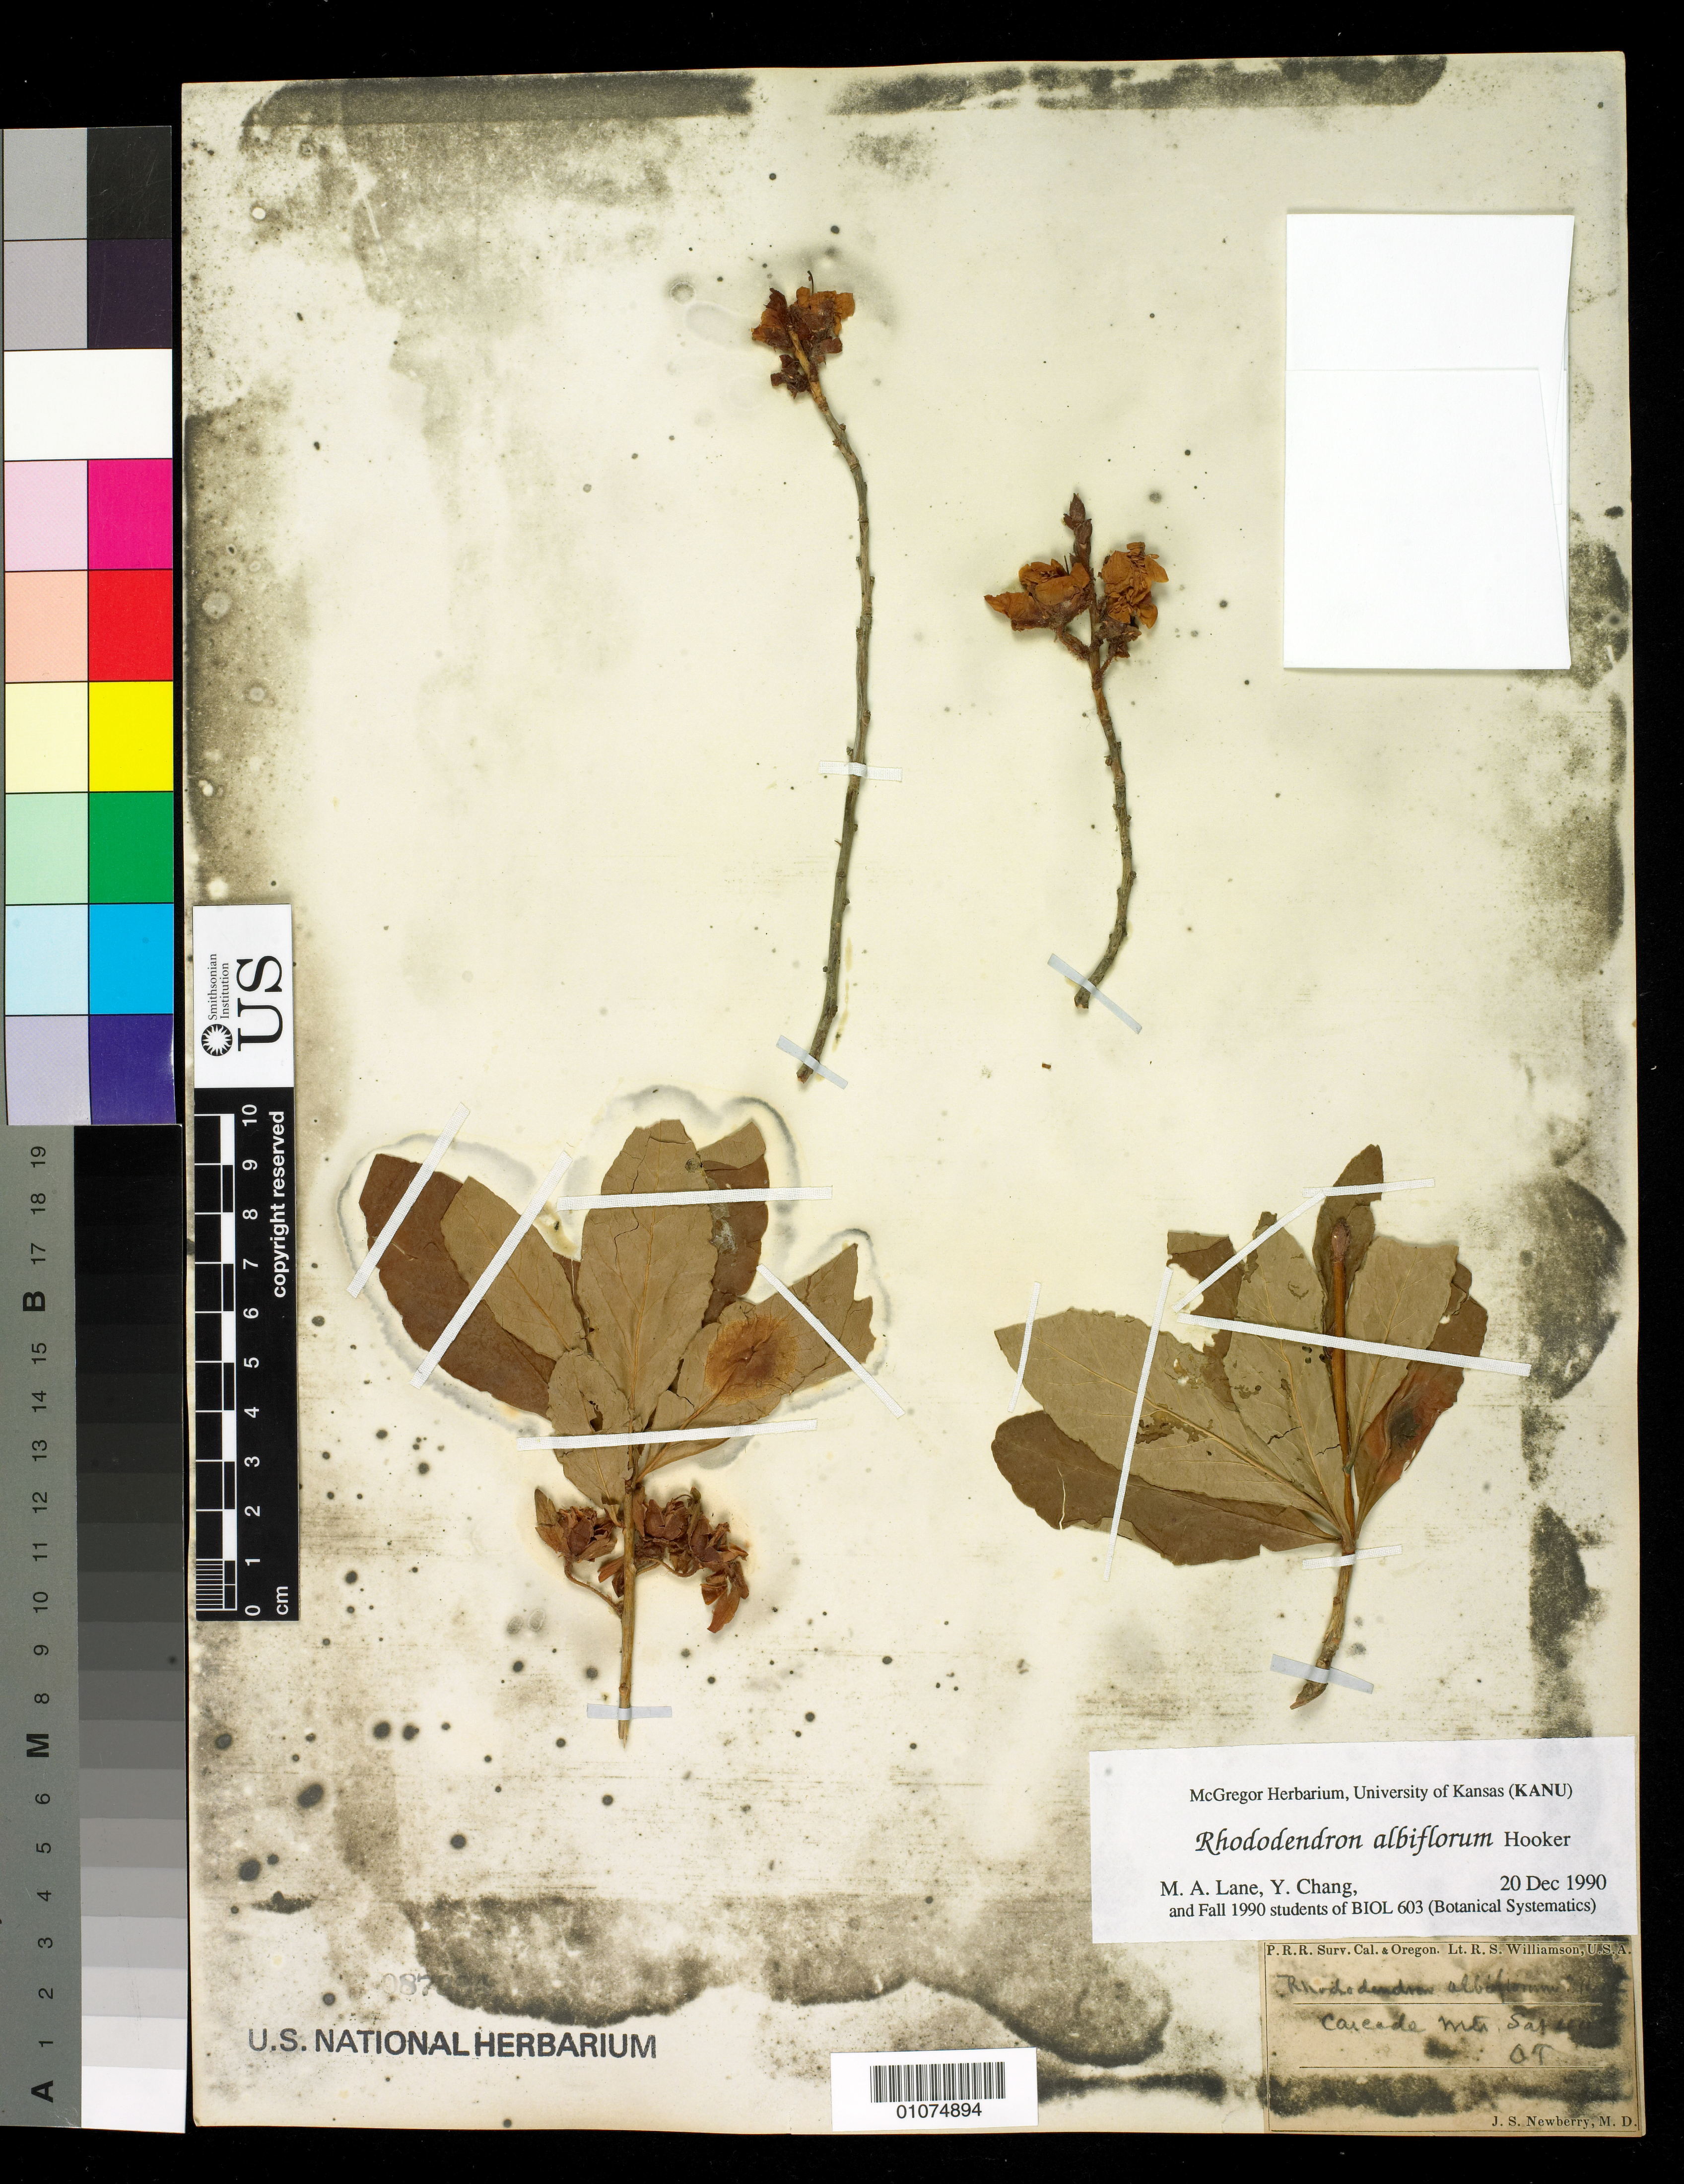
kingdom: Plantae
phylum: Tracheophyta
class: Magnoliopsida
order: Ericales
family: Ericaceae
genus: Rhododendron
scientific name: Rhododendron albiflorum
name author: Hook.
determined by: Lane, M. A.; Chang, Y. T.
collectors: J. S. Newberry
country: United States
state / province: Oregon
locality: Cascade Mts.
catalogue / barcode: US 87894